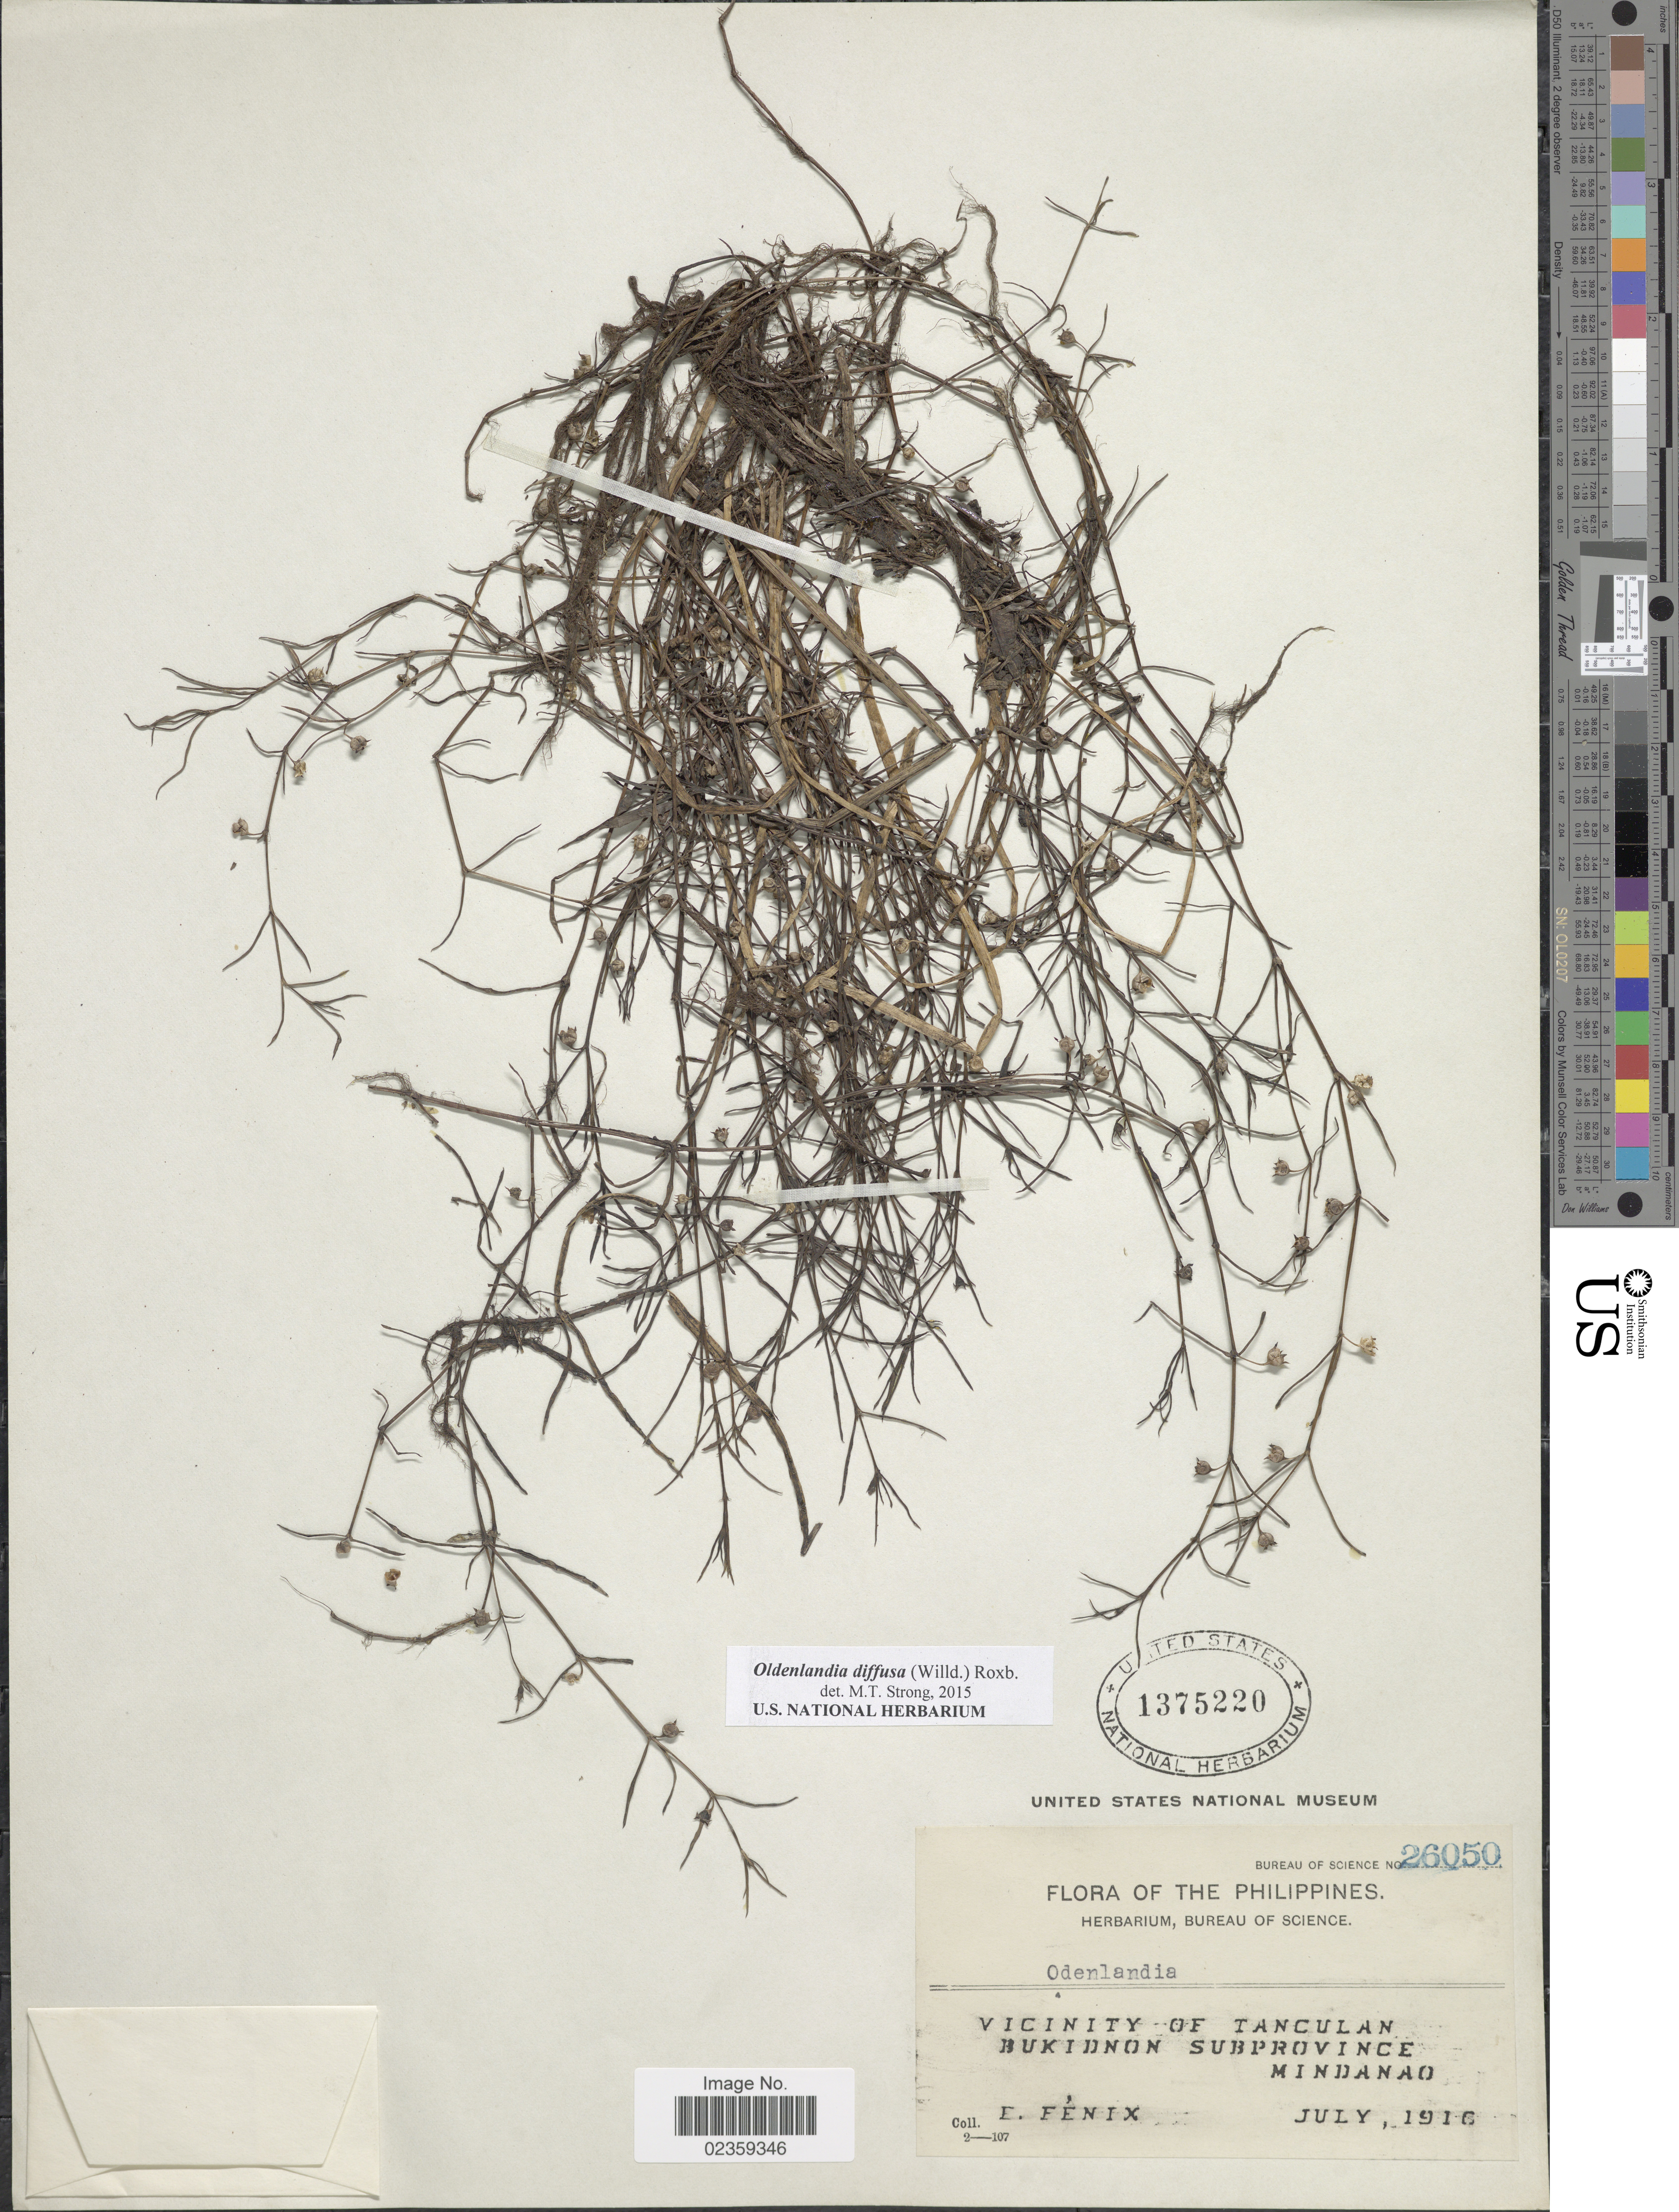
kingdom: Plantae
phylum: Tracheophyta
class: Magnoliopsida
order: Gentianales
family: Rubiaceae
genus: Oldenlandia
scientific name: Oldenlandia diffusa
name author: (Willd.) Roxb.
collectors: E. Fénix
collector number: Bureau of Science 26050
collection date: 1916-07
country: Philippines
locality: Vicinity of Tanculan. Bukidnon Subprovince. Mindanao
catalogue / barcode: US 1375220